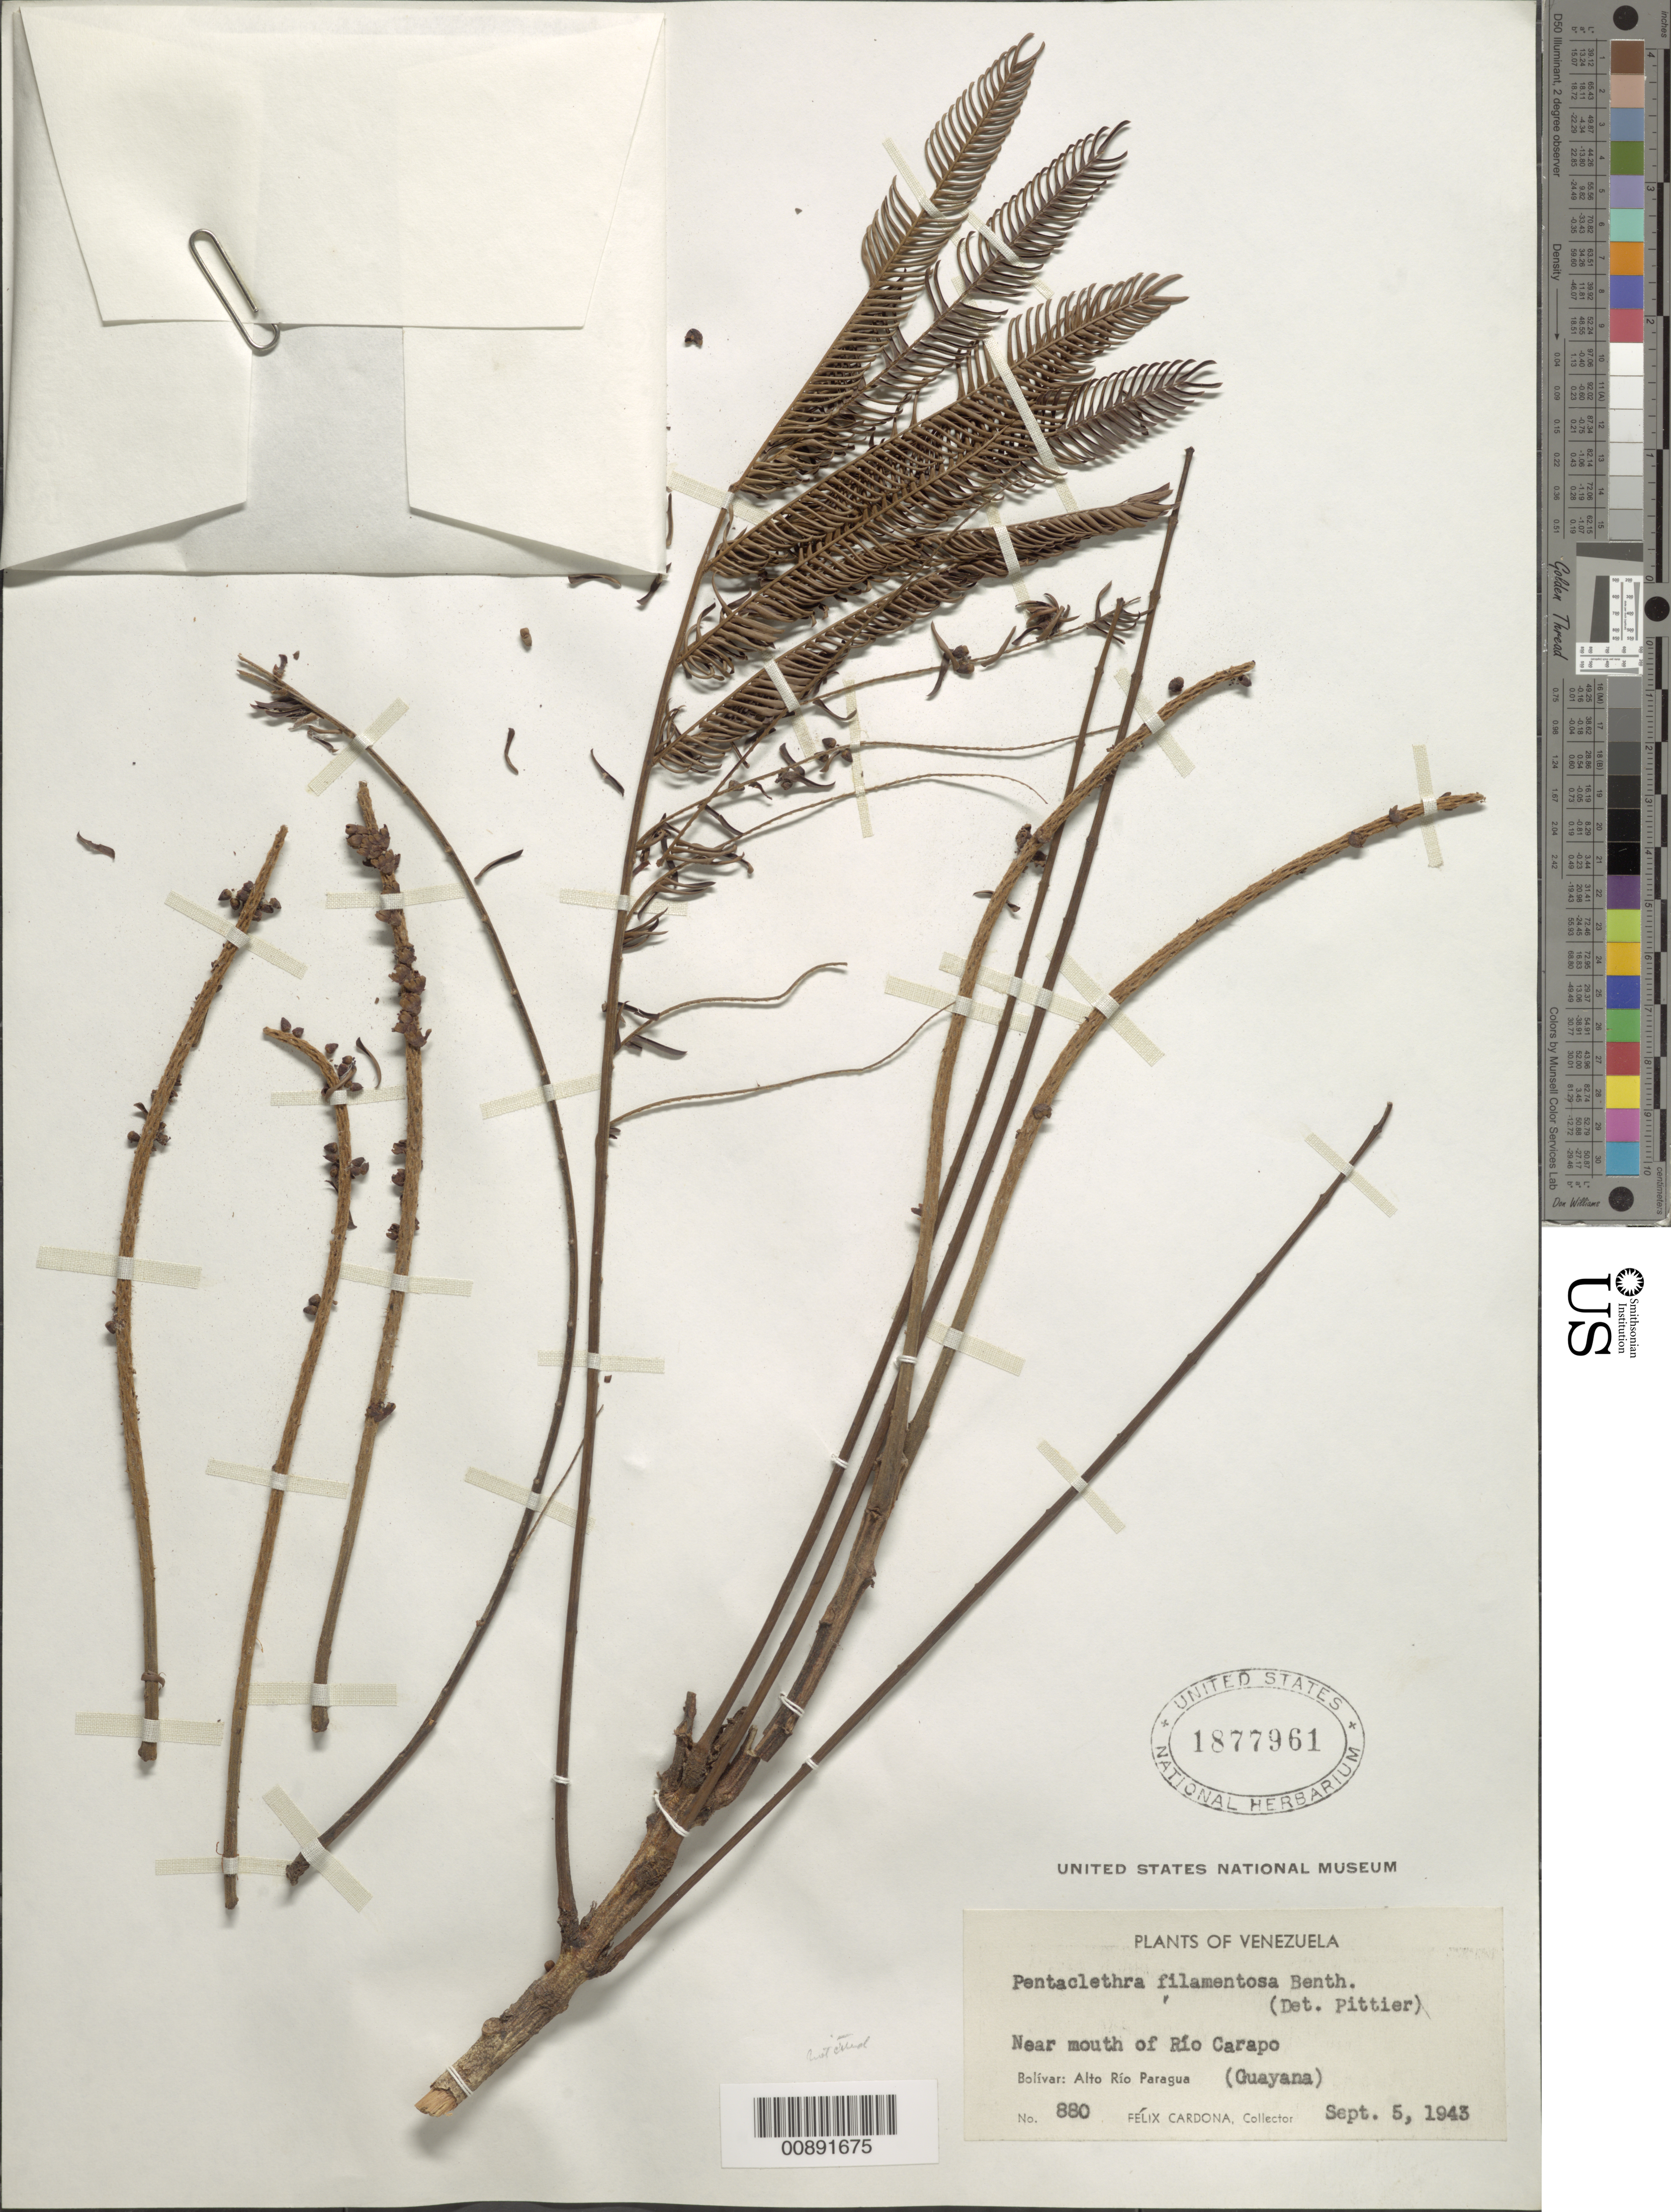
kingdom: Plantae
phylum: Tracheophyta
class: Magnoliopsida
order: Fabales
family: Fabaceae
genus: Pentaclethra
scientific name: Pentaclethra macroloba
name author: (Willd.) Kuntze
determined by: Pittier, Henri F.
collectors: F. Cardona Puig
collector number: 880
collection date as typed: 5-Sep-43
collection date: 1943-09-05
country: Venezuela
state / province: Bolívar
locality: Alto Río Paragua, Río Carapo (Guayana)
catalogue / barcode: US 1877961